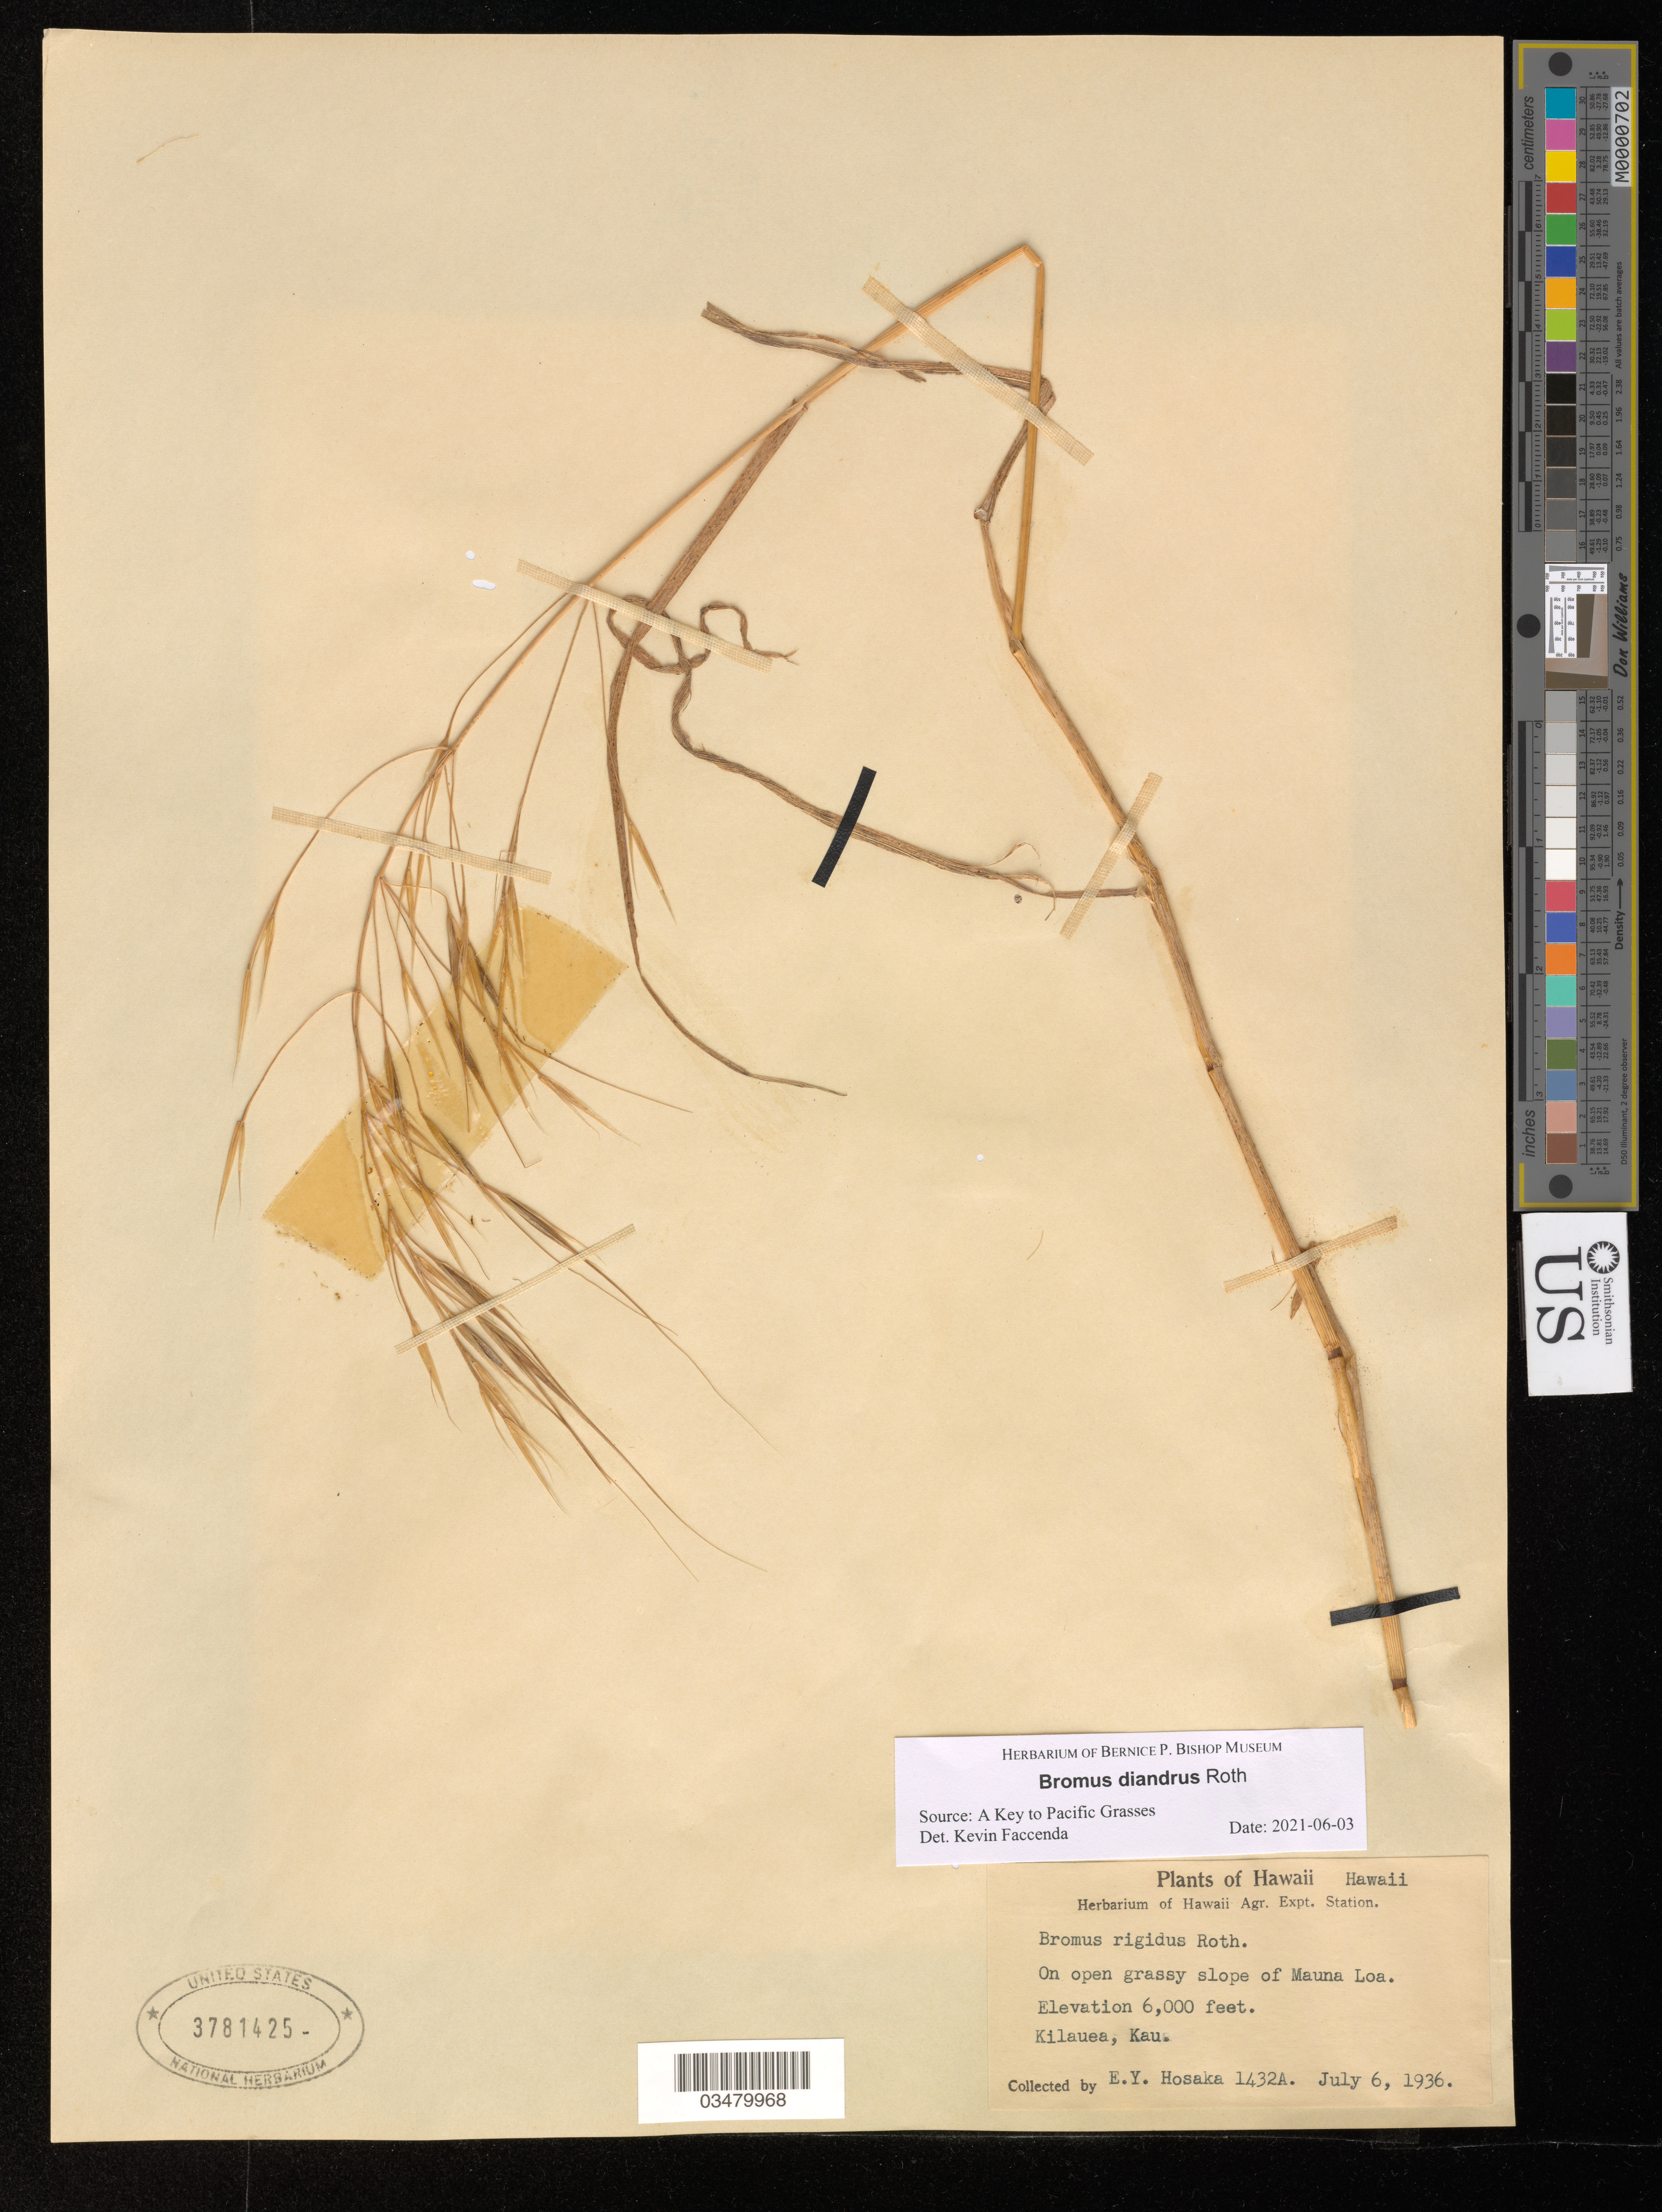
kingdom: Plantae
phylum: Tracheophyta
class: Liliopsida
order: Poales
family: Poaceae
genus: Bromus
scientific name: Bromus diandrus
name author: Roth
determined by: Faccenda, K.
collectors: E. Y. Hosaka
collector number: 1432A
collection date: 1936-07-06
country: United States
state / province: Hawaii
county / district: Hawaii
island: Hawaii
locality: Slope of Mauna Loa, Kilauea, Kau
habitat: Open, grassy slope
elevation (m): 1829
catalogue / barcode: US 3781425